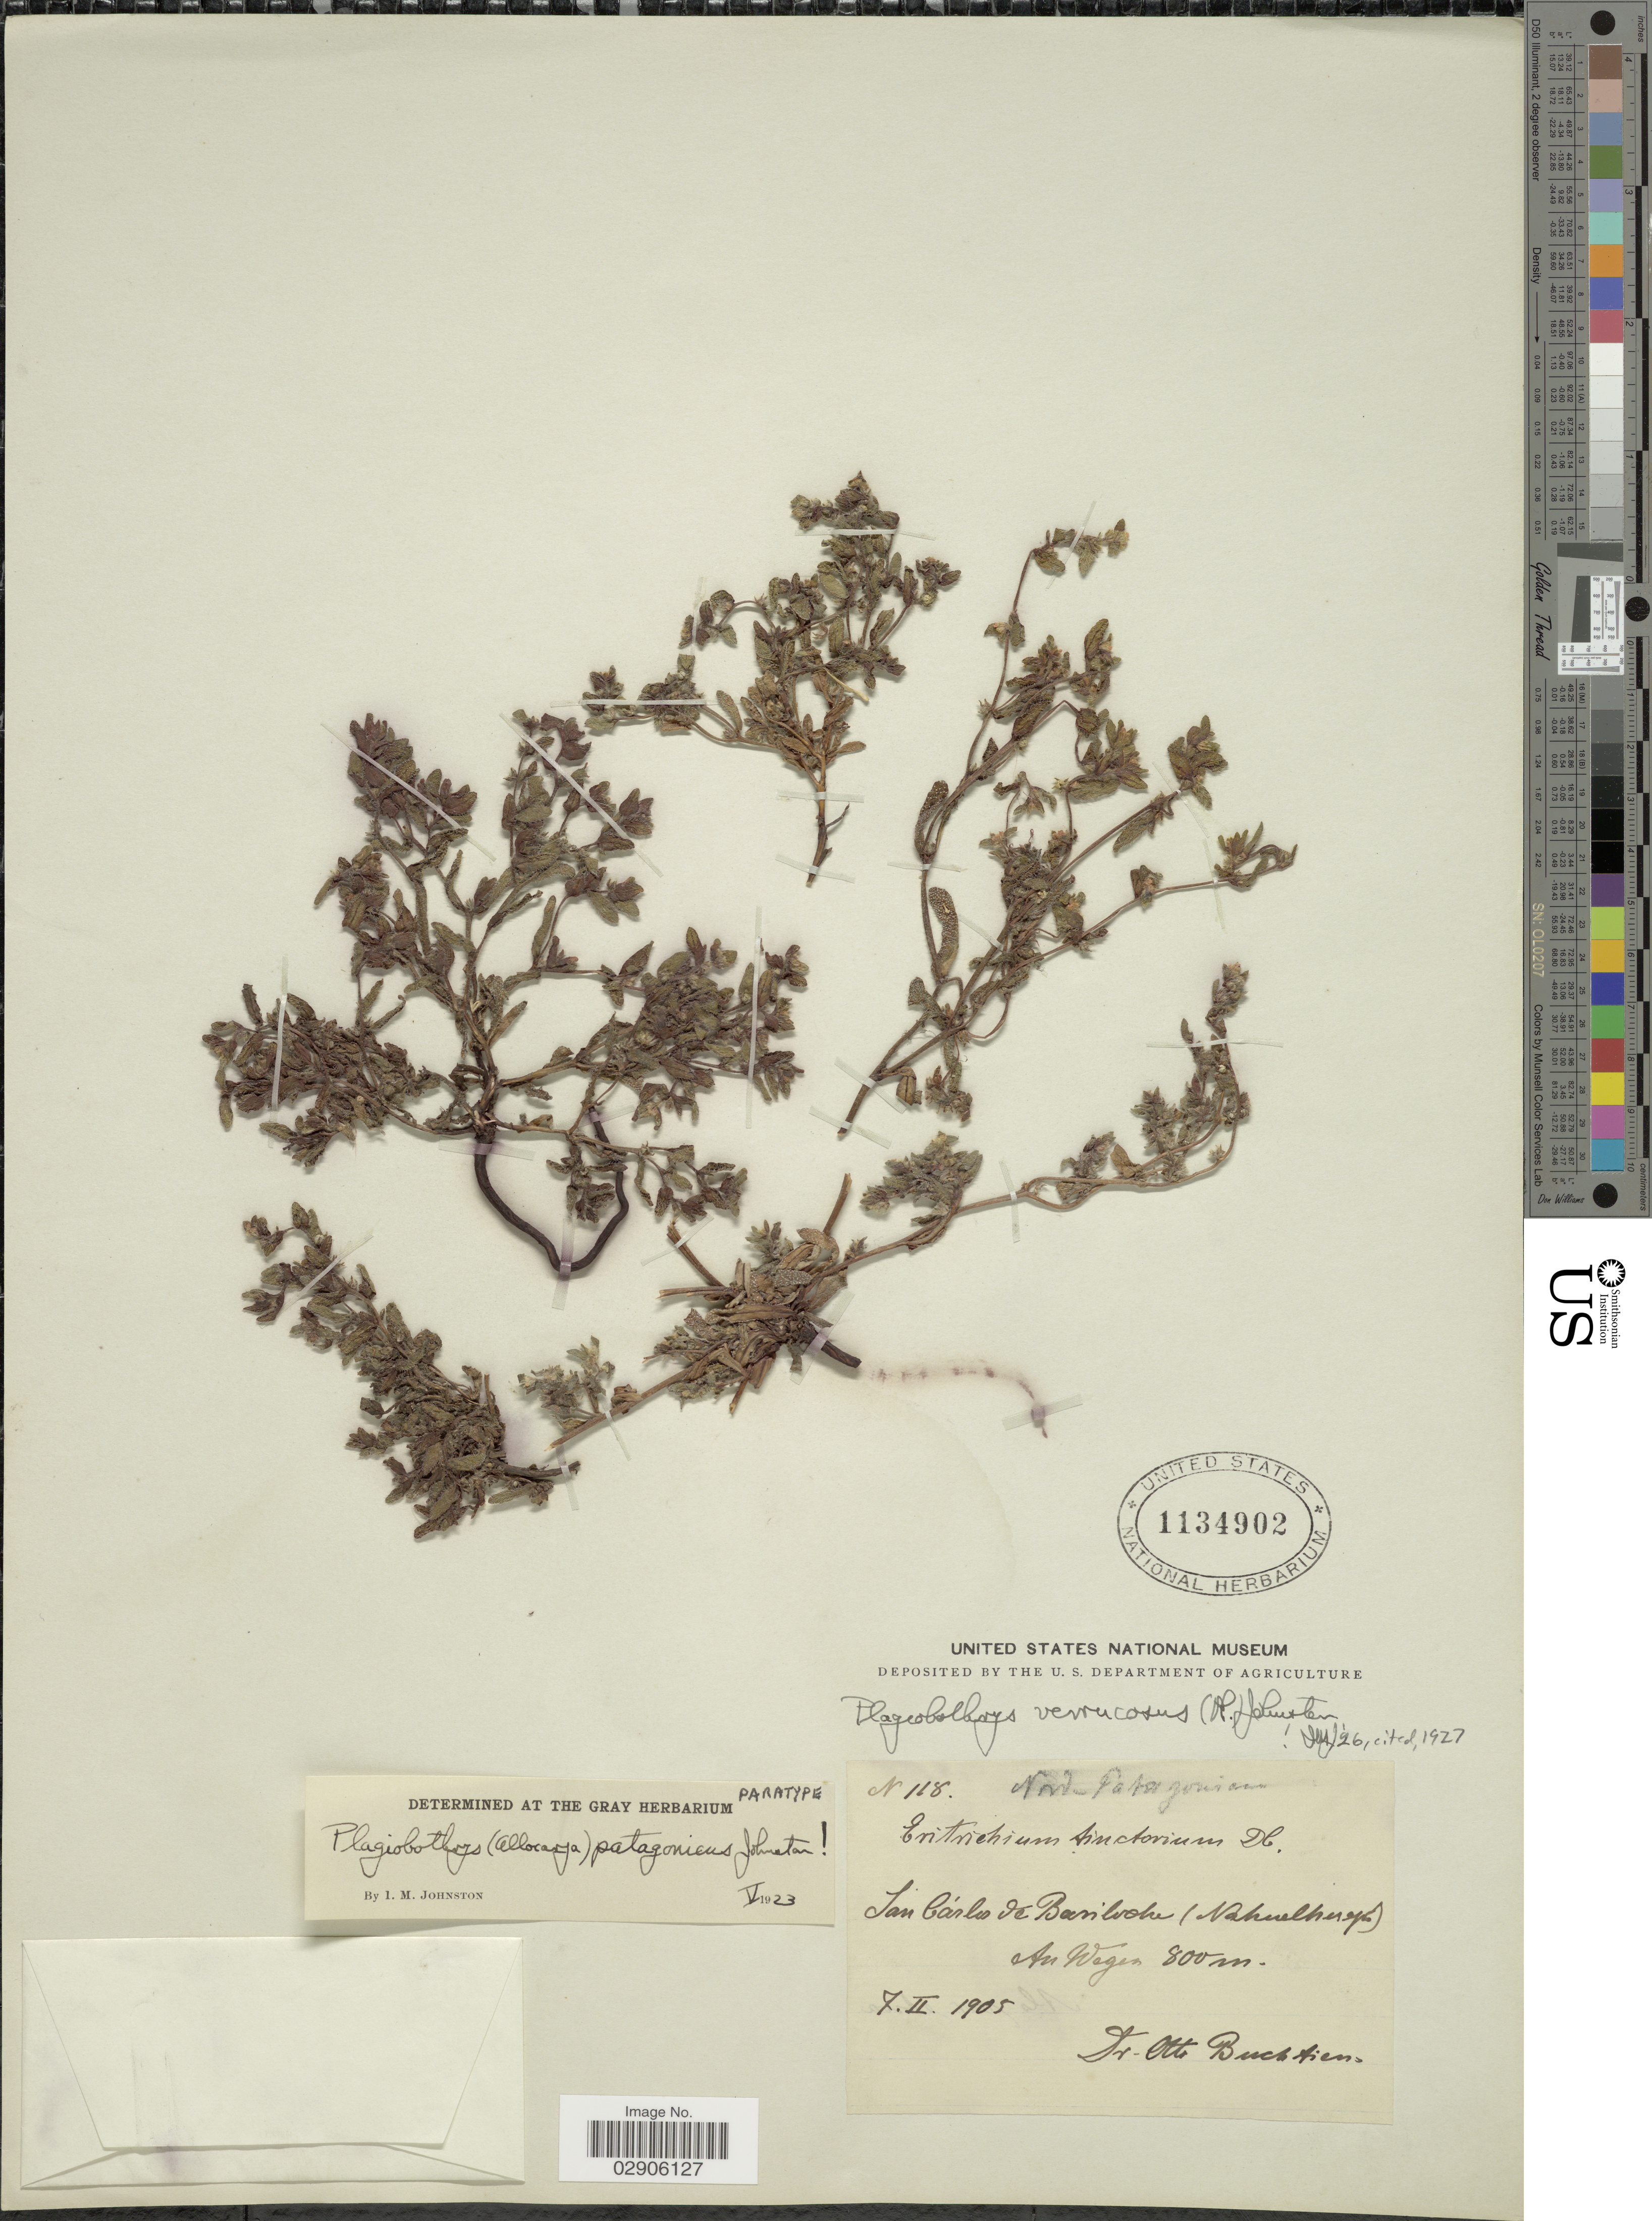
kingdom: Plantae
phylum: Tracheophyta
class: Magnoliopsida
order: Boraginales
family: Boraginaceae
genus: Plagiobothrys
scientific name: Plagiobothrys verrucosus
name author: (Phil.) I.M. Johnst.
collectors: O. Buchtien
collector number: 118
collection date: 1905-02-07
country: Argentina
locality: Nord Patagonia, San Cárlos de Bariloche (Nahuelhuapi).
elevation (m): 800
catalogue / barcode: US 1134902